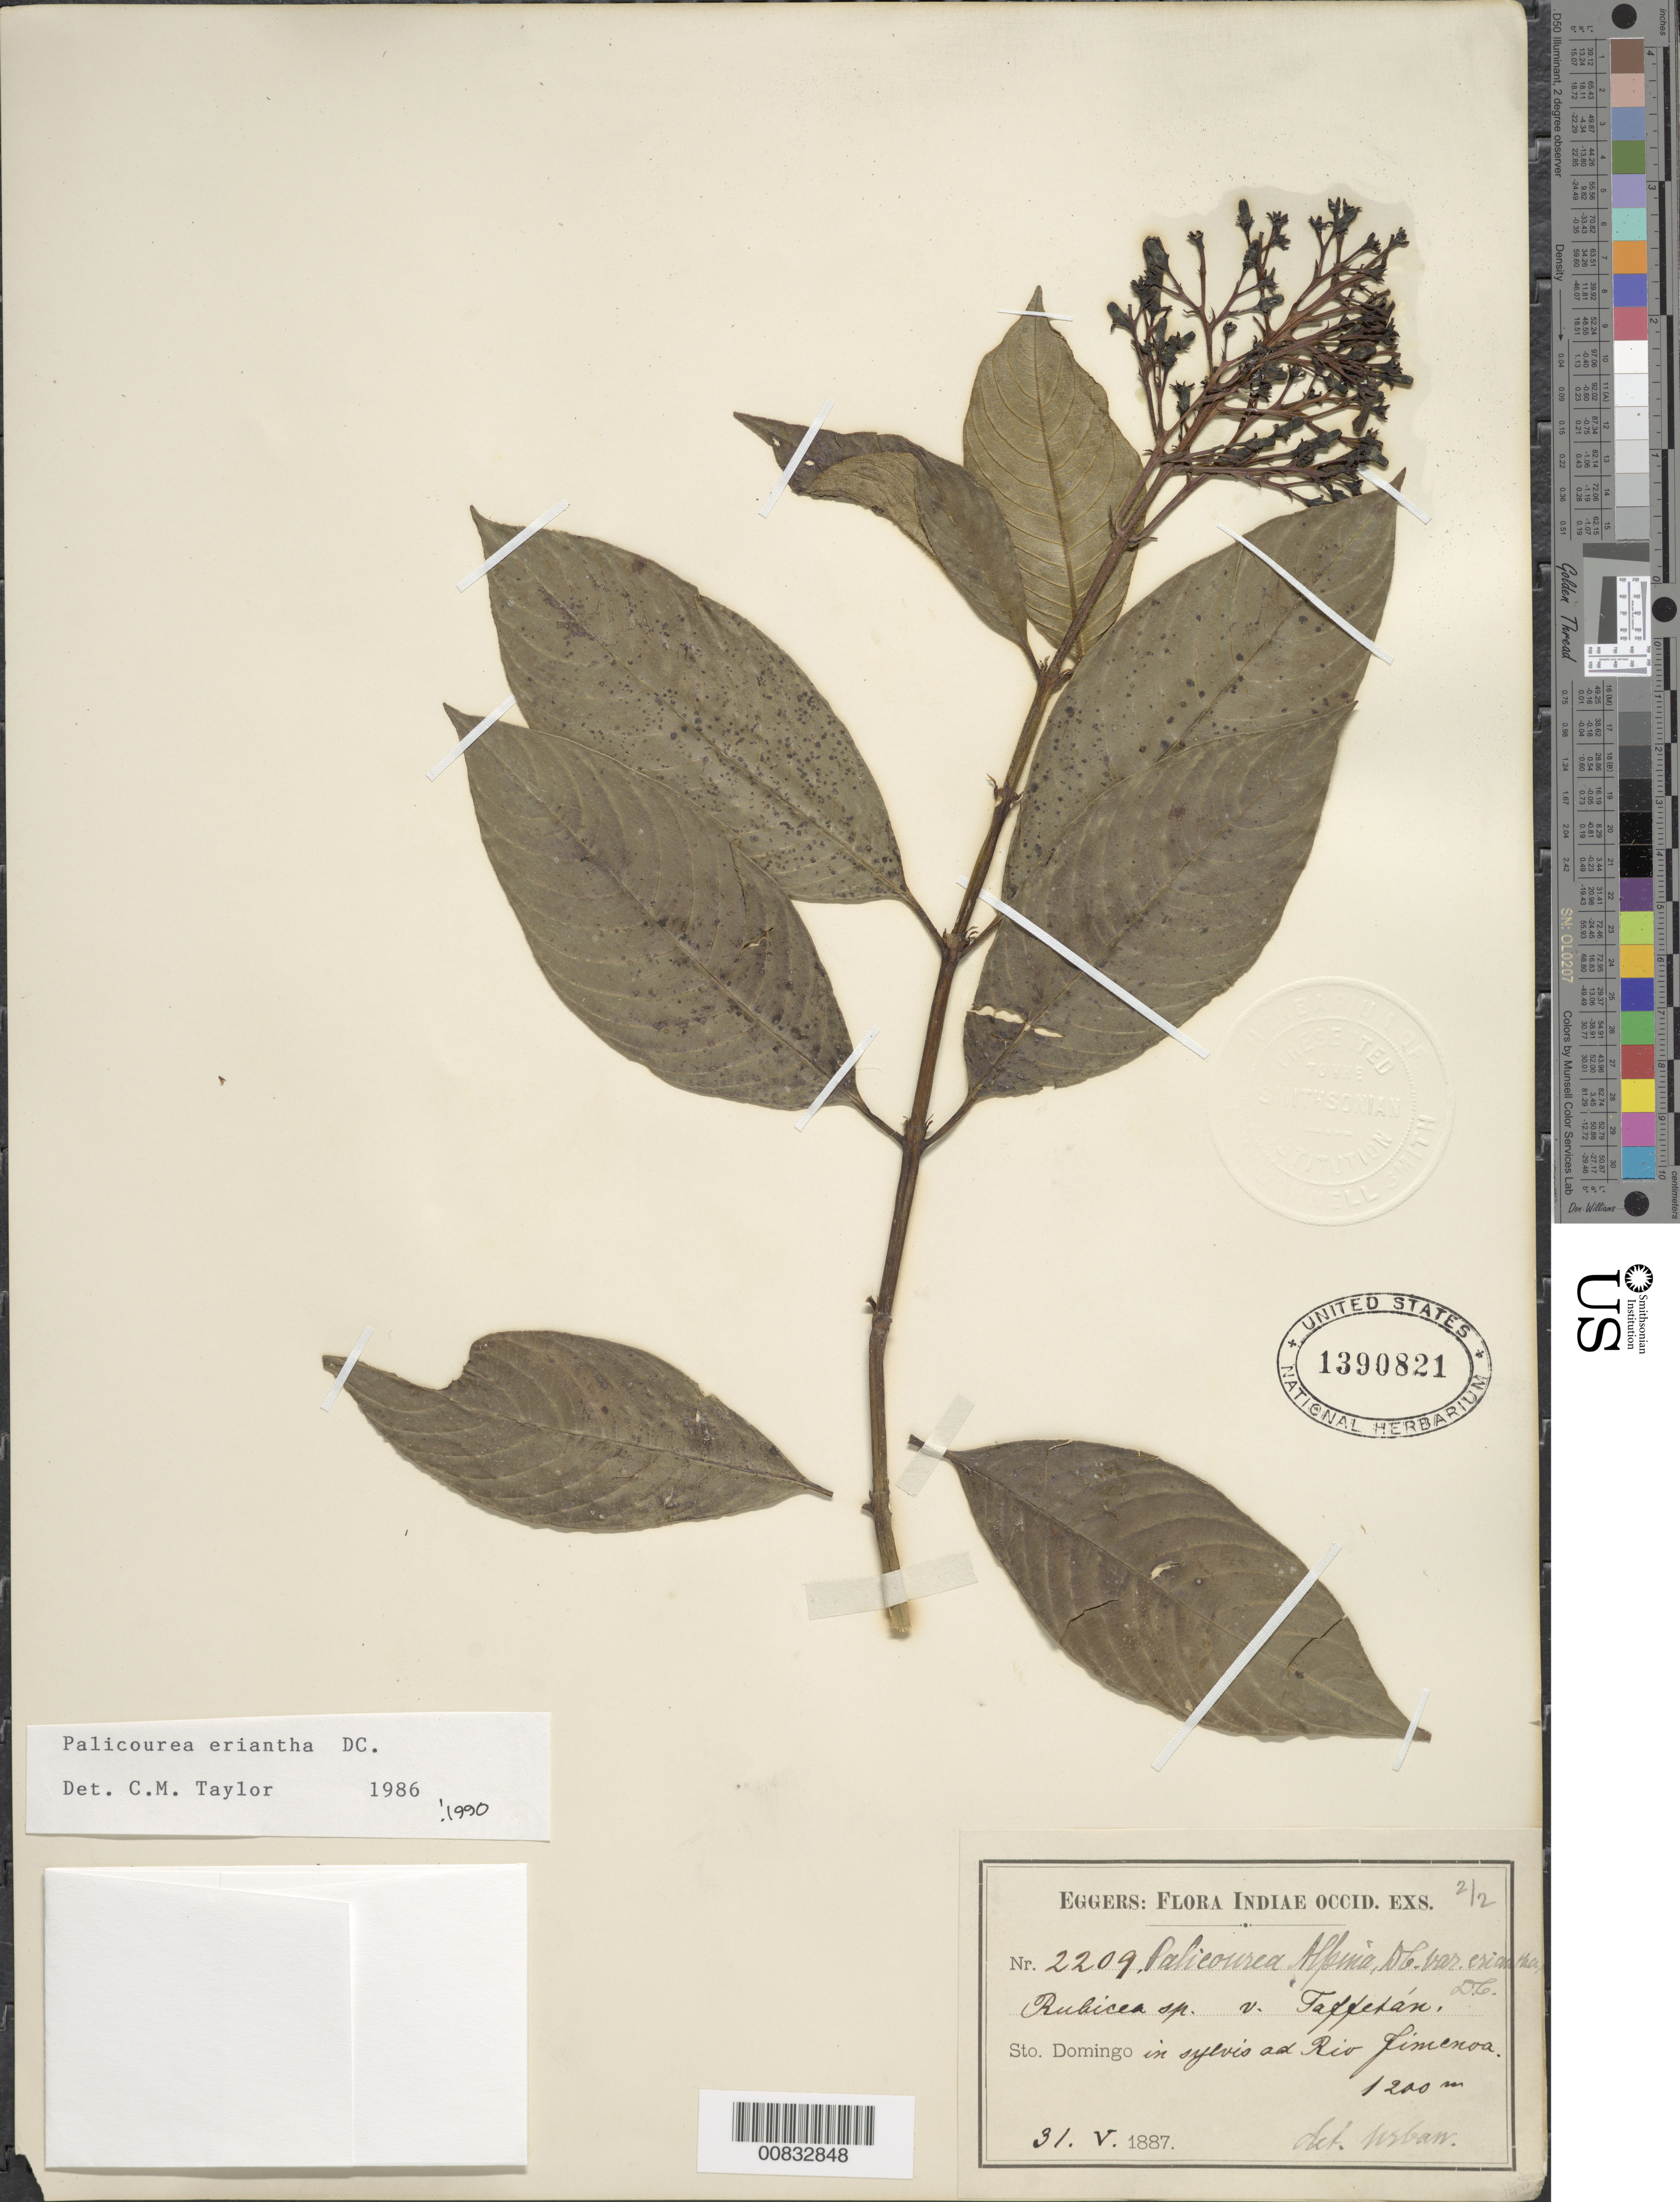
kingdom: Plantae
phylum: Tracheophyta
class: Magnoliopsida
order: Gentianales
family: Rubiaceae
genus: Palicourea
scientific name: Palicourea eriantha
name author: DC.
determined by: Taylor, Charlotte M.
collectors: H. F. A. von Eggers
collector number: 2209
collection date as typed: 31 May 1887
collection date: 1887-05-31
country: Dominican Republic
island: Hispaniola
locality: Rio Jimenna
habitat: In sylvis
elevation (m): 1200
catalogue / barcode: US 1390821